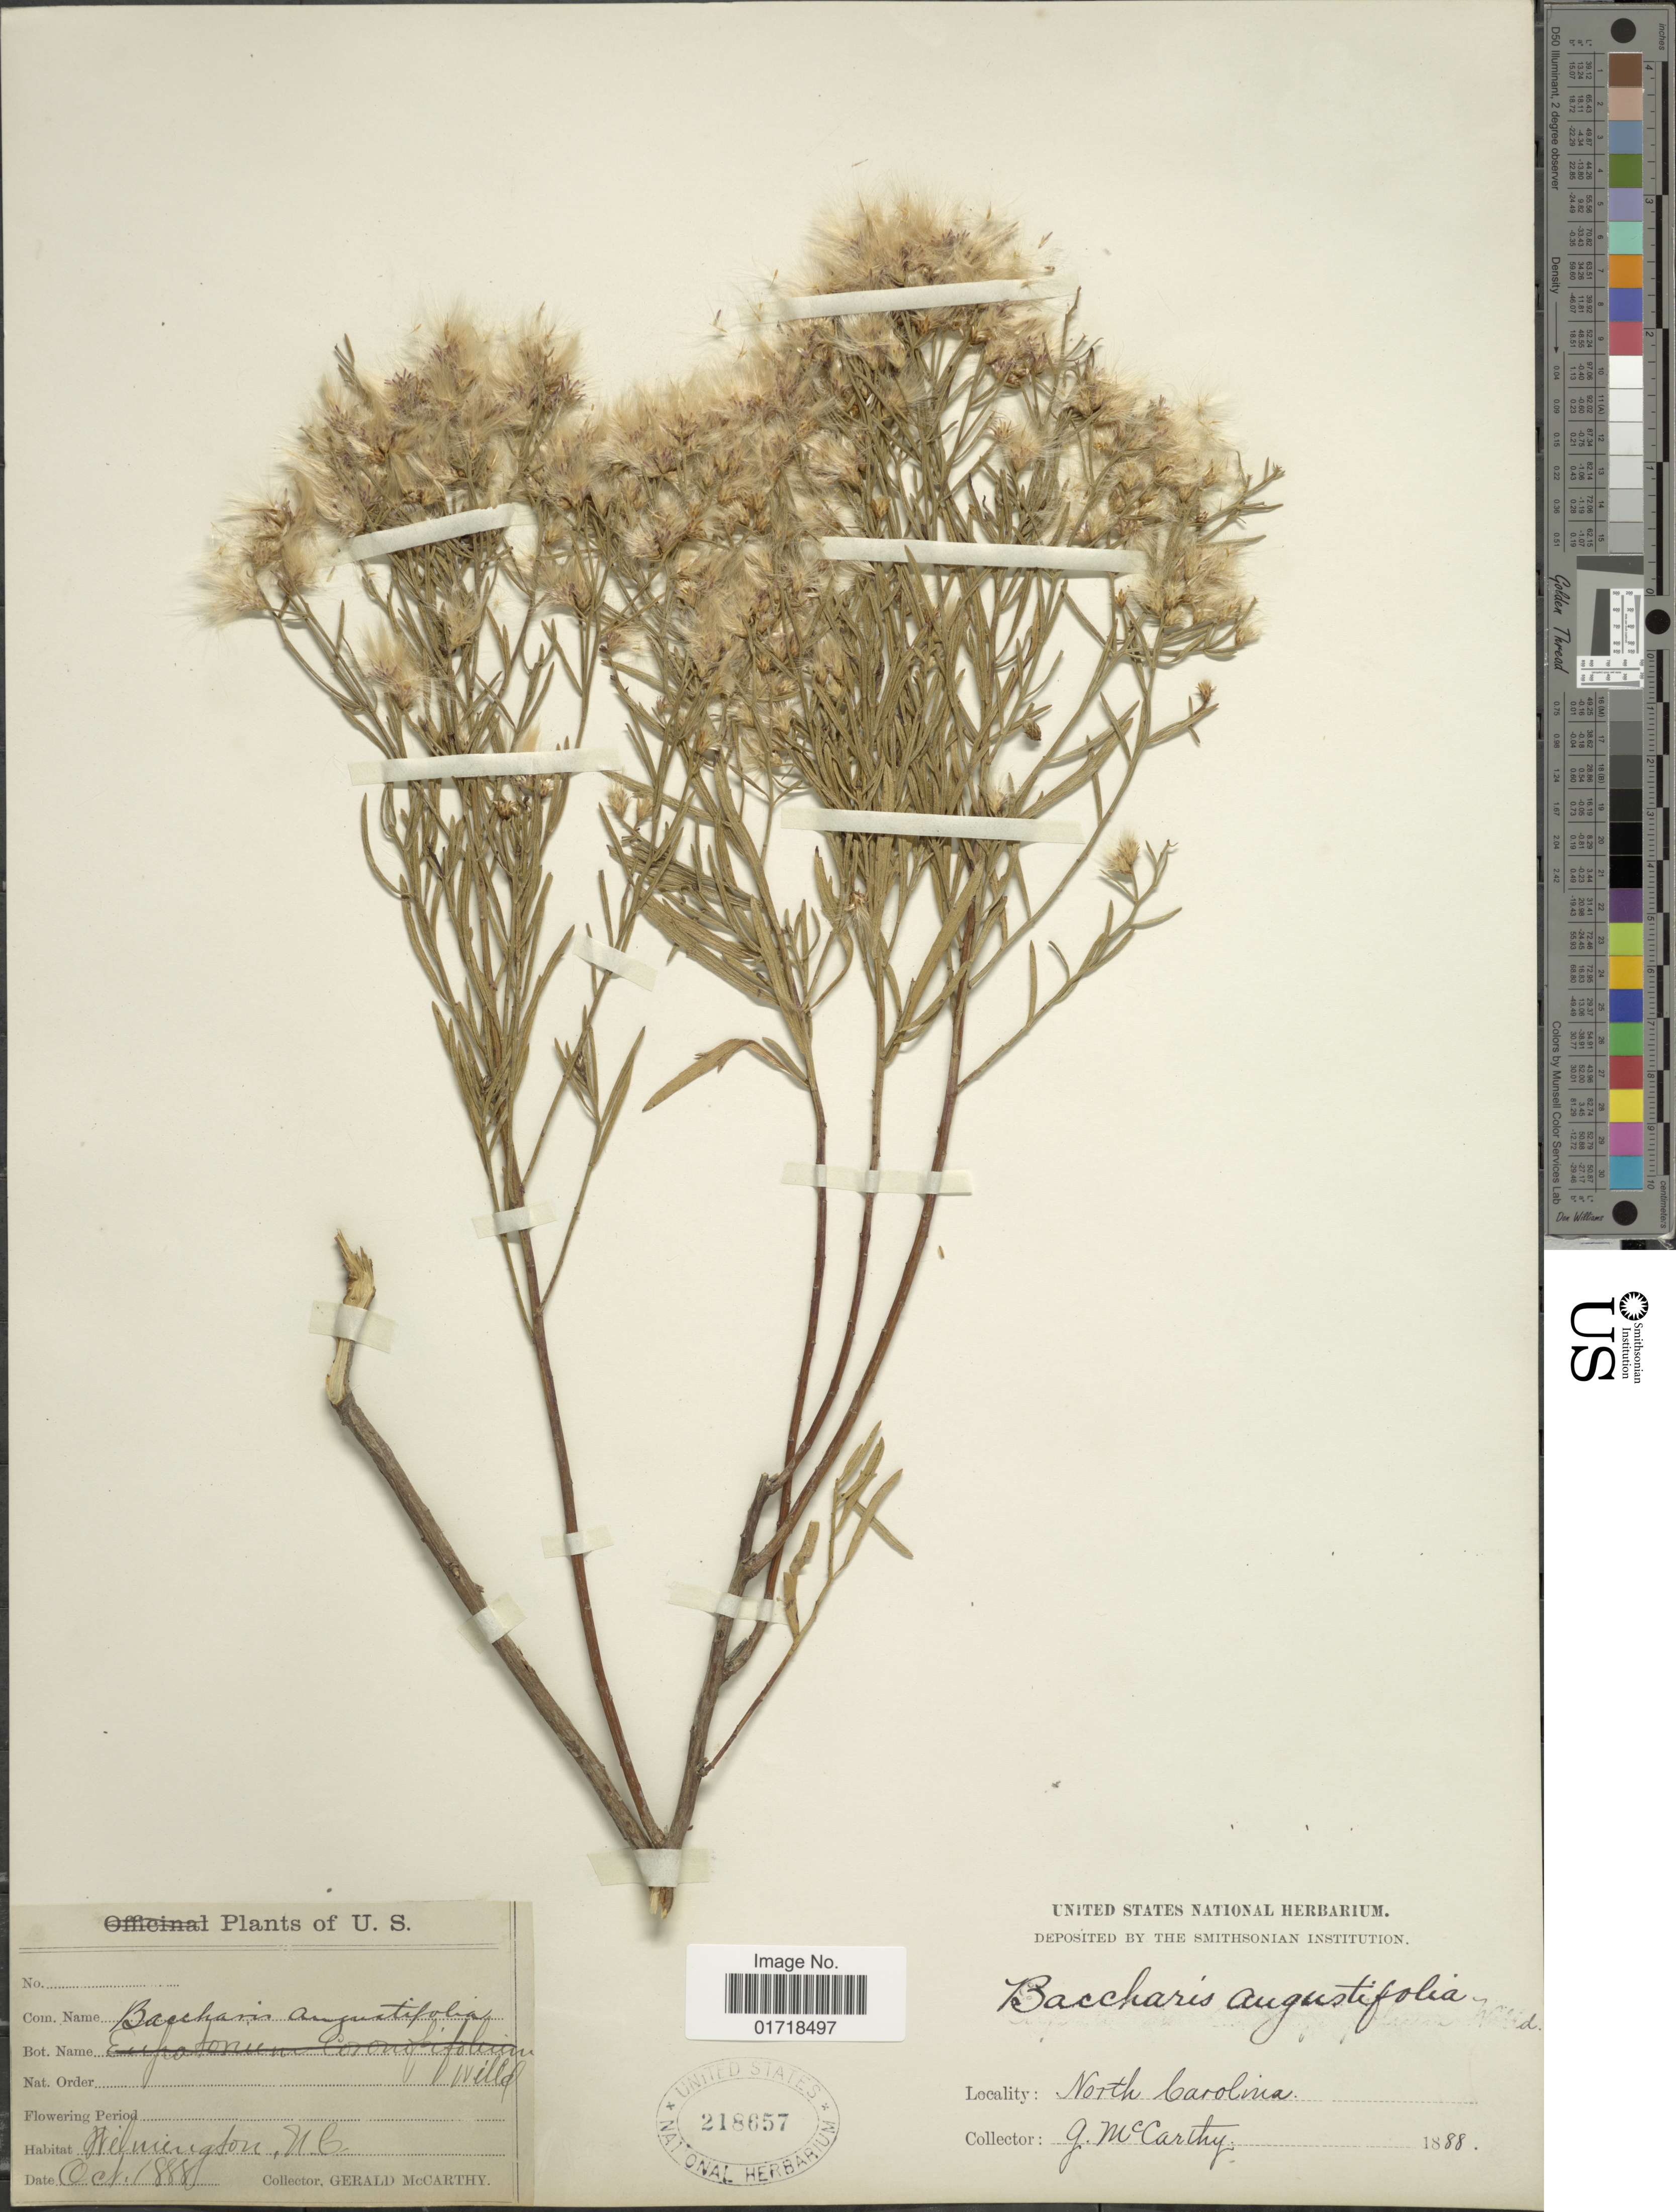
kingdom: Plantae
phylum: Tracheophyta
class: Magnoliopsida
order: Asterales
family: Asteraceae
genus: Baccharis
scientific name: Baccharis angustifolia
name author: Michx.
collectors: G. M. McCarthy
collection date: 1888-10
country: United States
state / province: North Carolina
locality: Wilmington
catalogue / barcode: US 218657